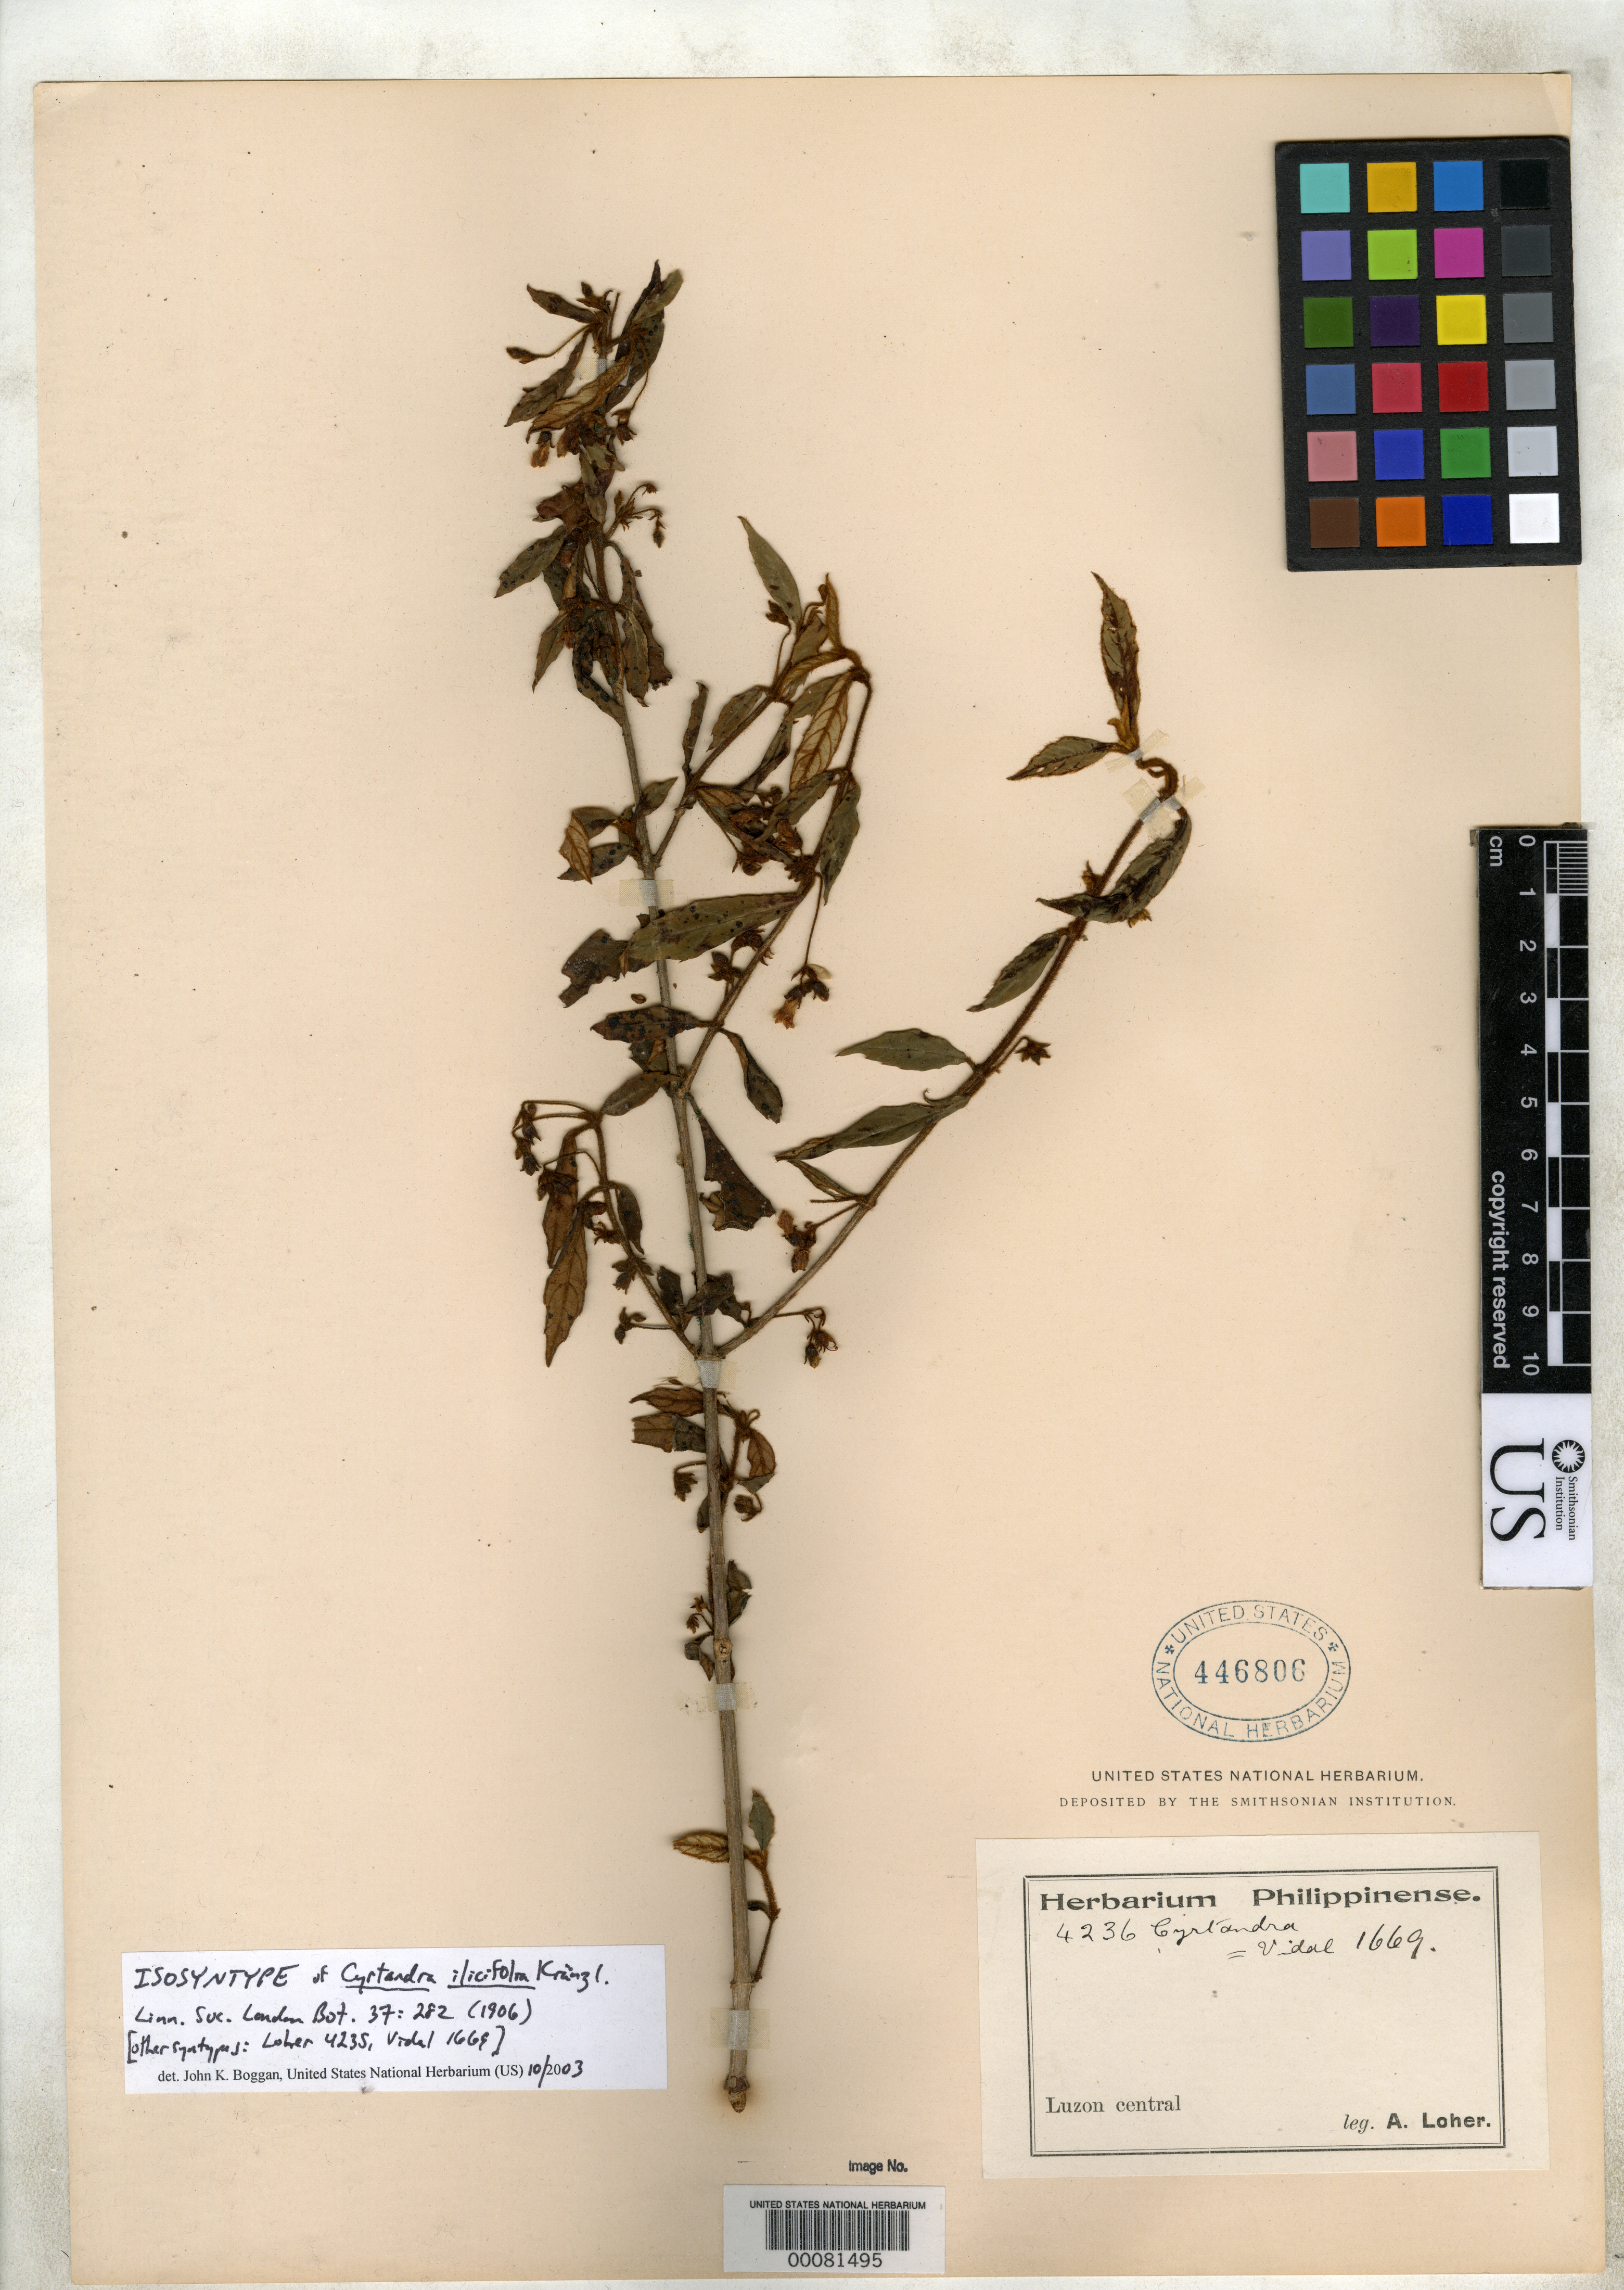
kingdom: Plantae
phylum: Tracheophyta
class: Magnoliopsida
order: Lamiales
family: Gesneriaceae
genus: Cyrtandra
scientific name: Cyrtandra ilicifolia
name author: Kraenzl.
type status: Isolectotype; Type Collection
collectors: A. Loher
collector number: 4236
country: Philippines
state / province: Ilocos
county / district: Ilocos Sur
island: Luzon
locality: Luzon central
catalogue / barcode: US 446806